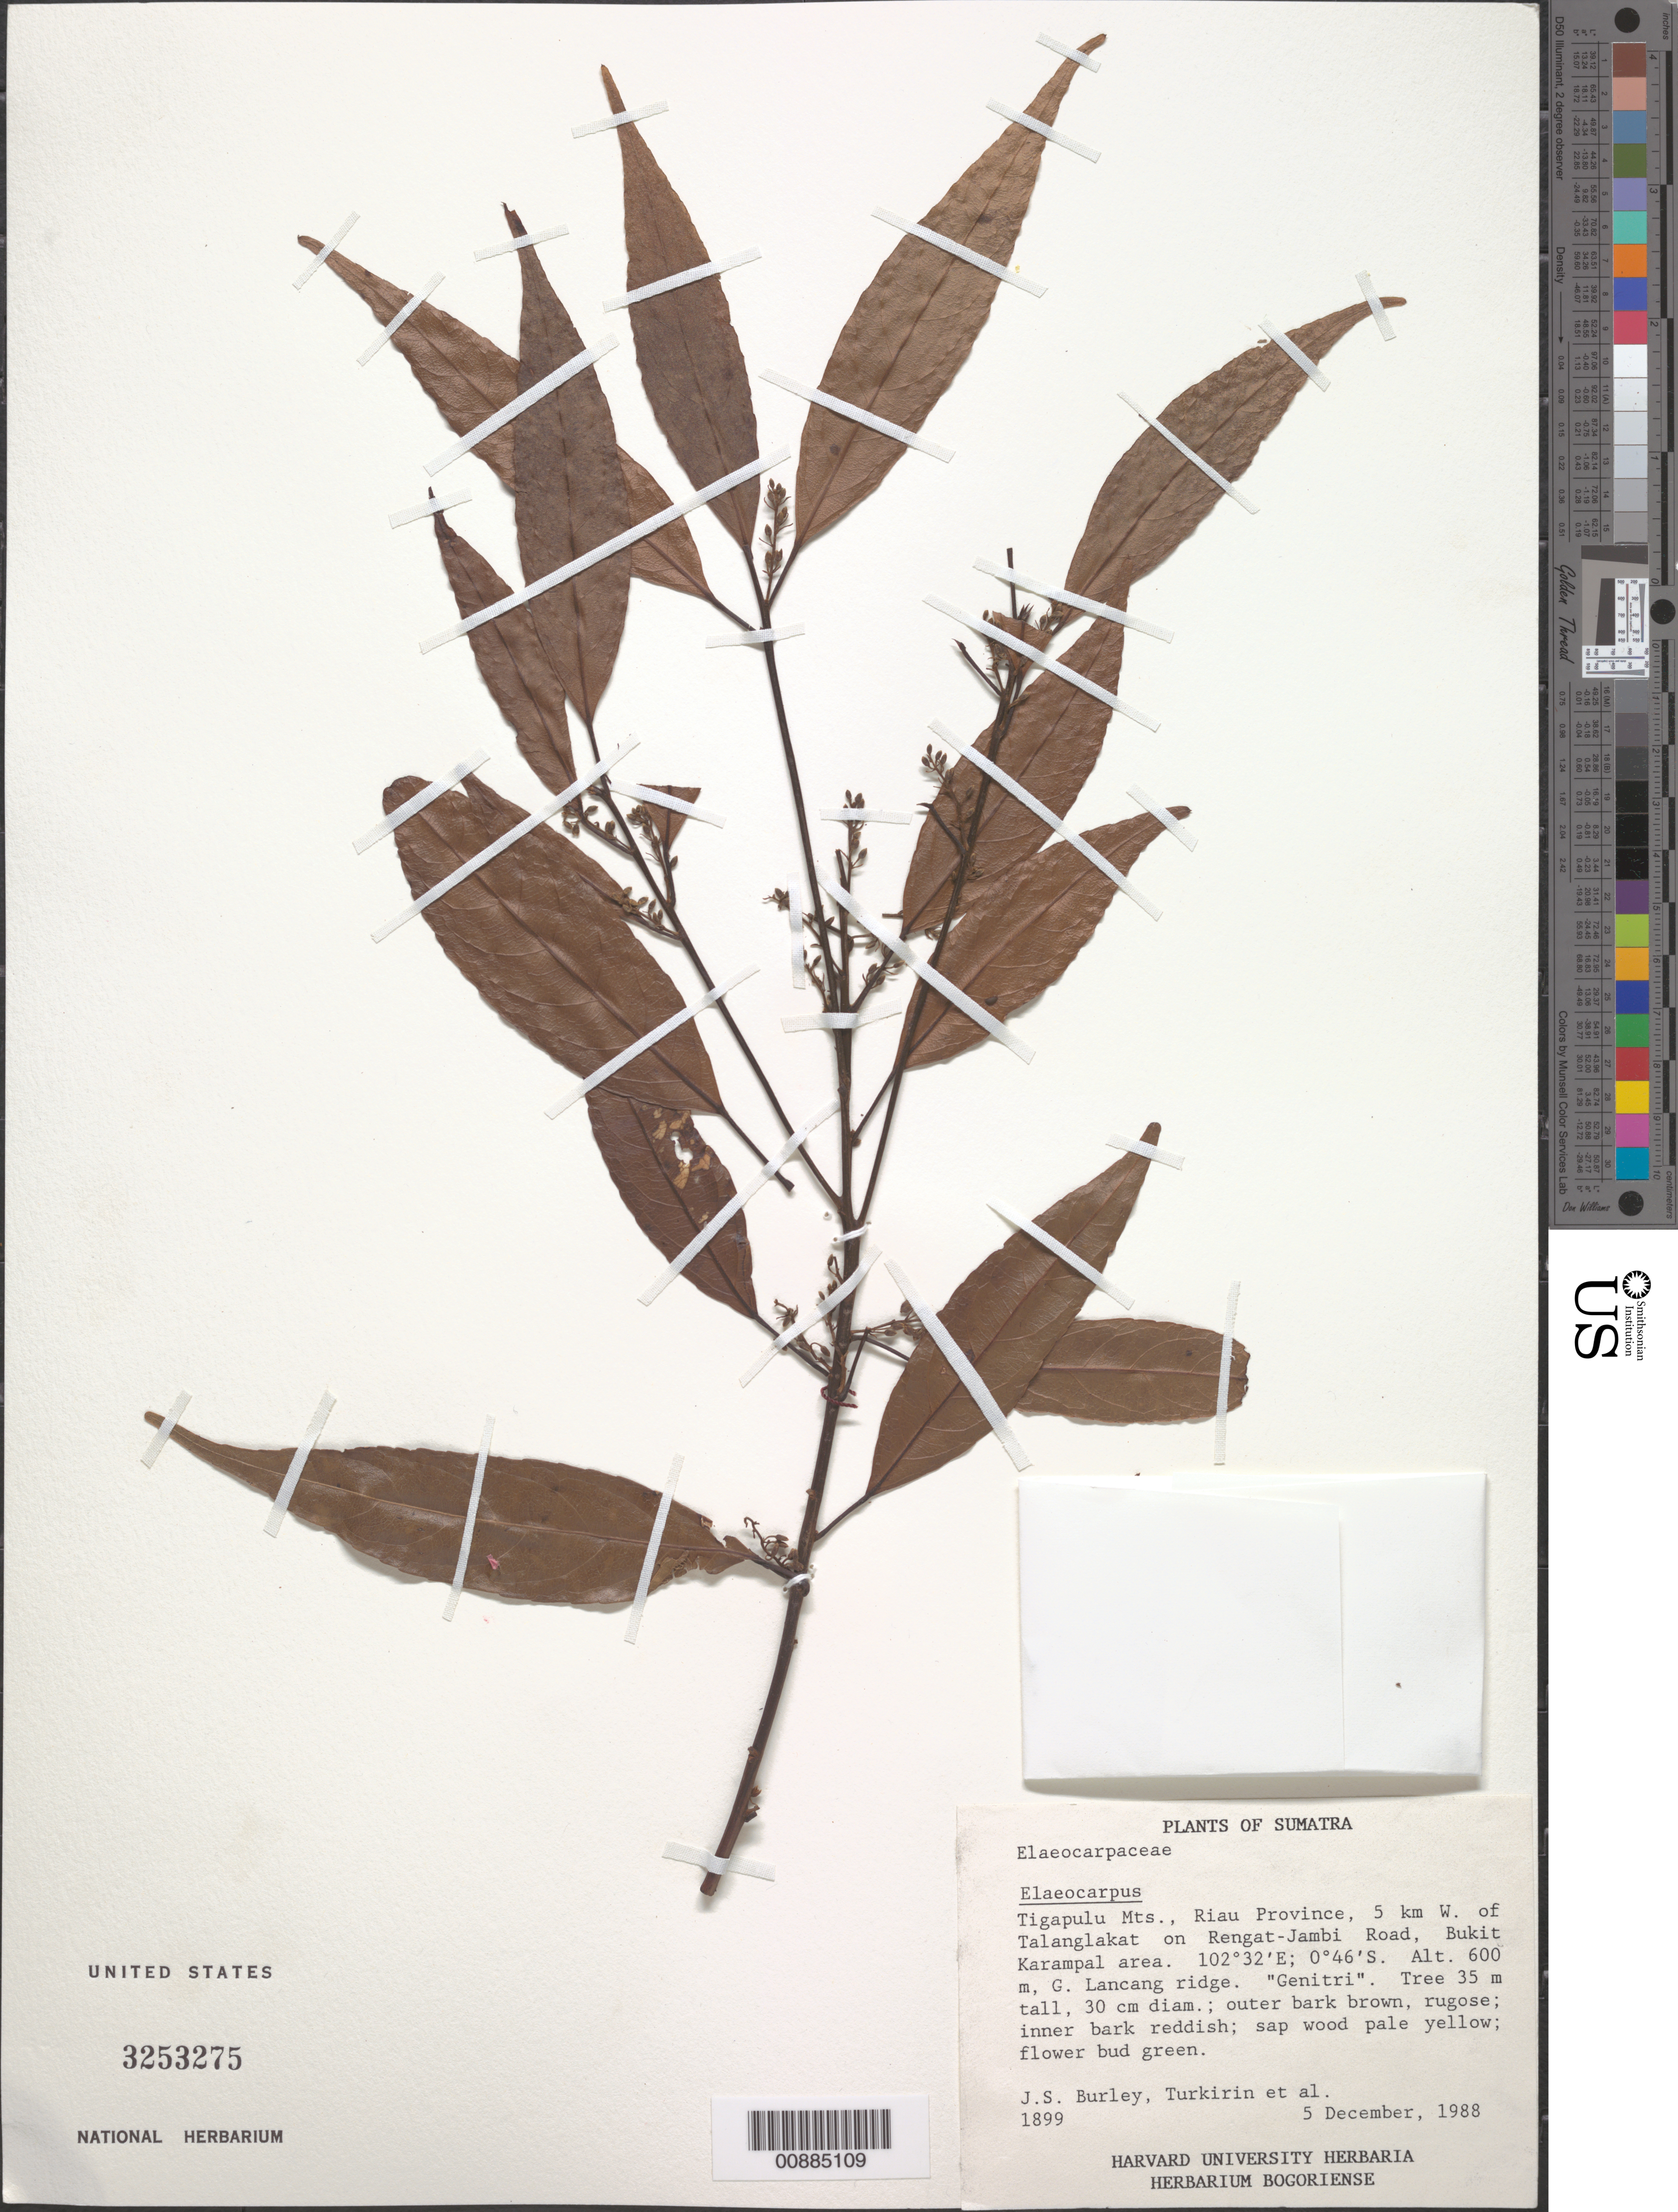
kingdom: Plantae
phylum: Tracheophyta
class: Magnoliopsida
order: Oxalidales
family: Elaeocarpaceae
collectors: J. S. Burley & -. Turkirin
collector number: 1899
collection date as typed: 05 Dec 1988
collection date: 1988-12-05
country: Indonesia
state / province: Sumatra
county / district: Riau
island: Sumatra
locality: Bukit Karampal area, 5 km W. of Talaglakat on Rengat-Jambi Road, Tigapulu Mts.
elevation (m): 600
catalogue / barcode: US 3253275